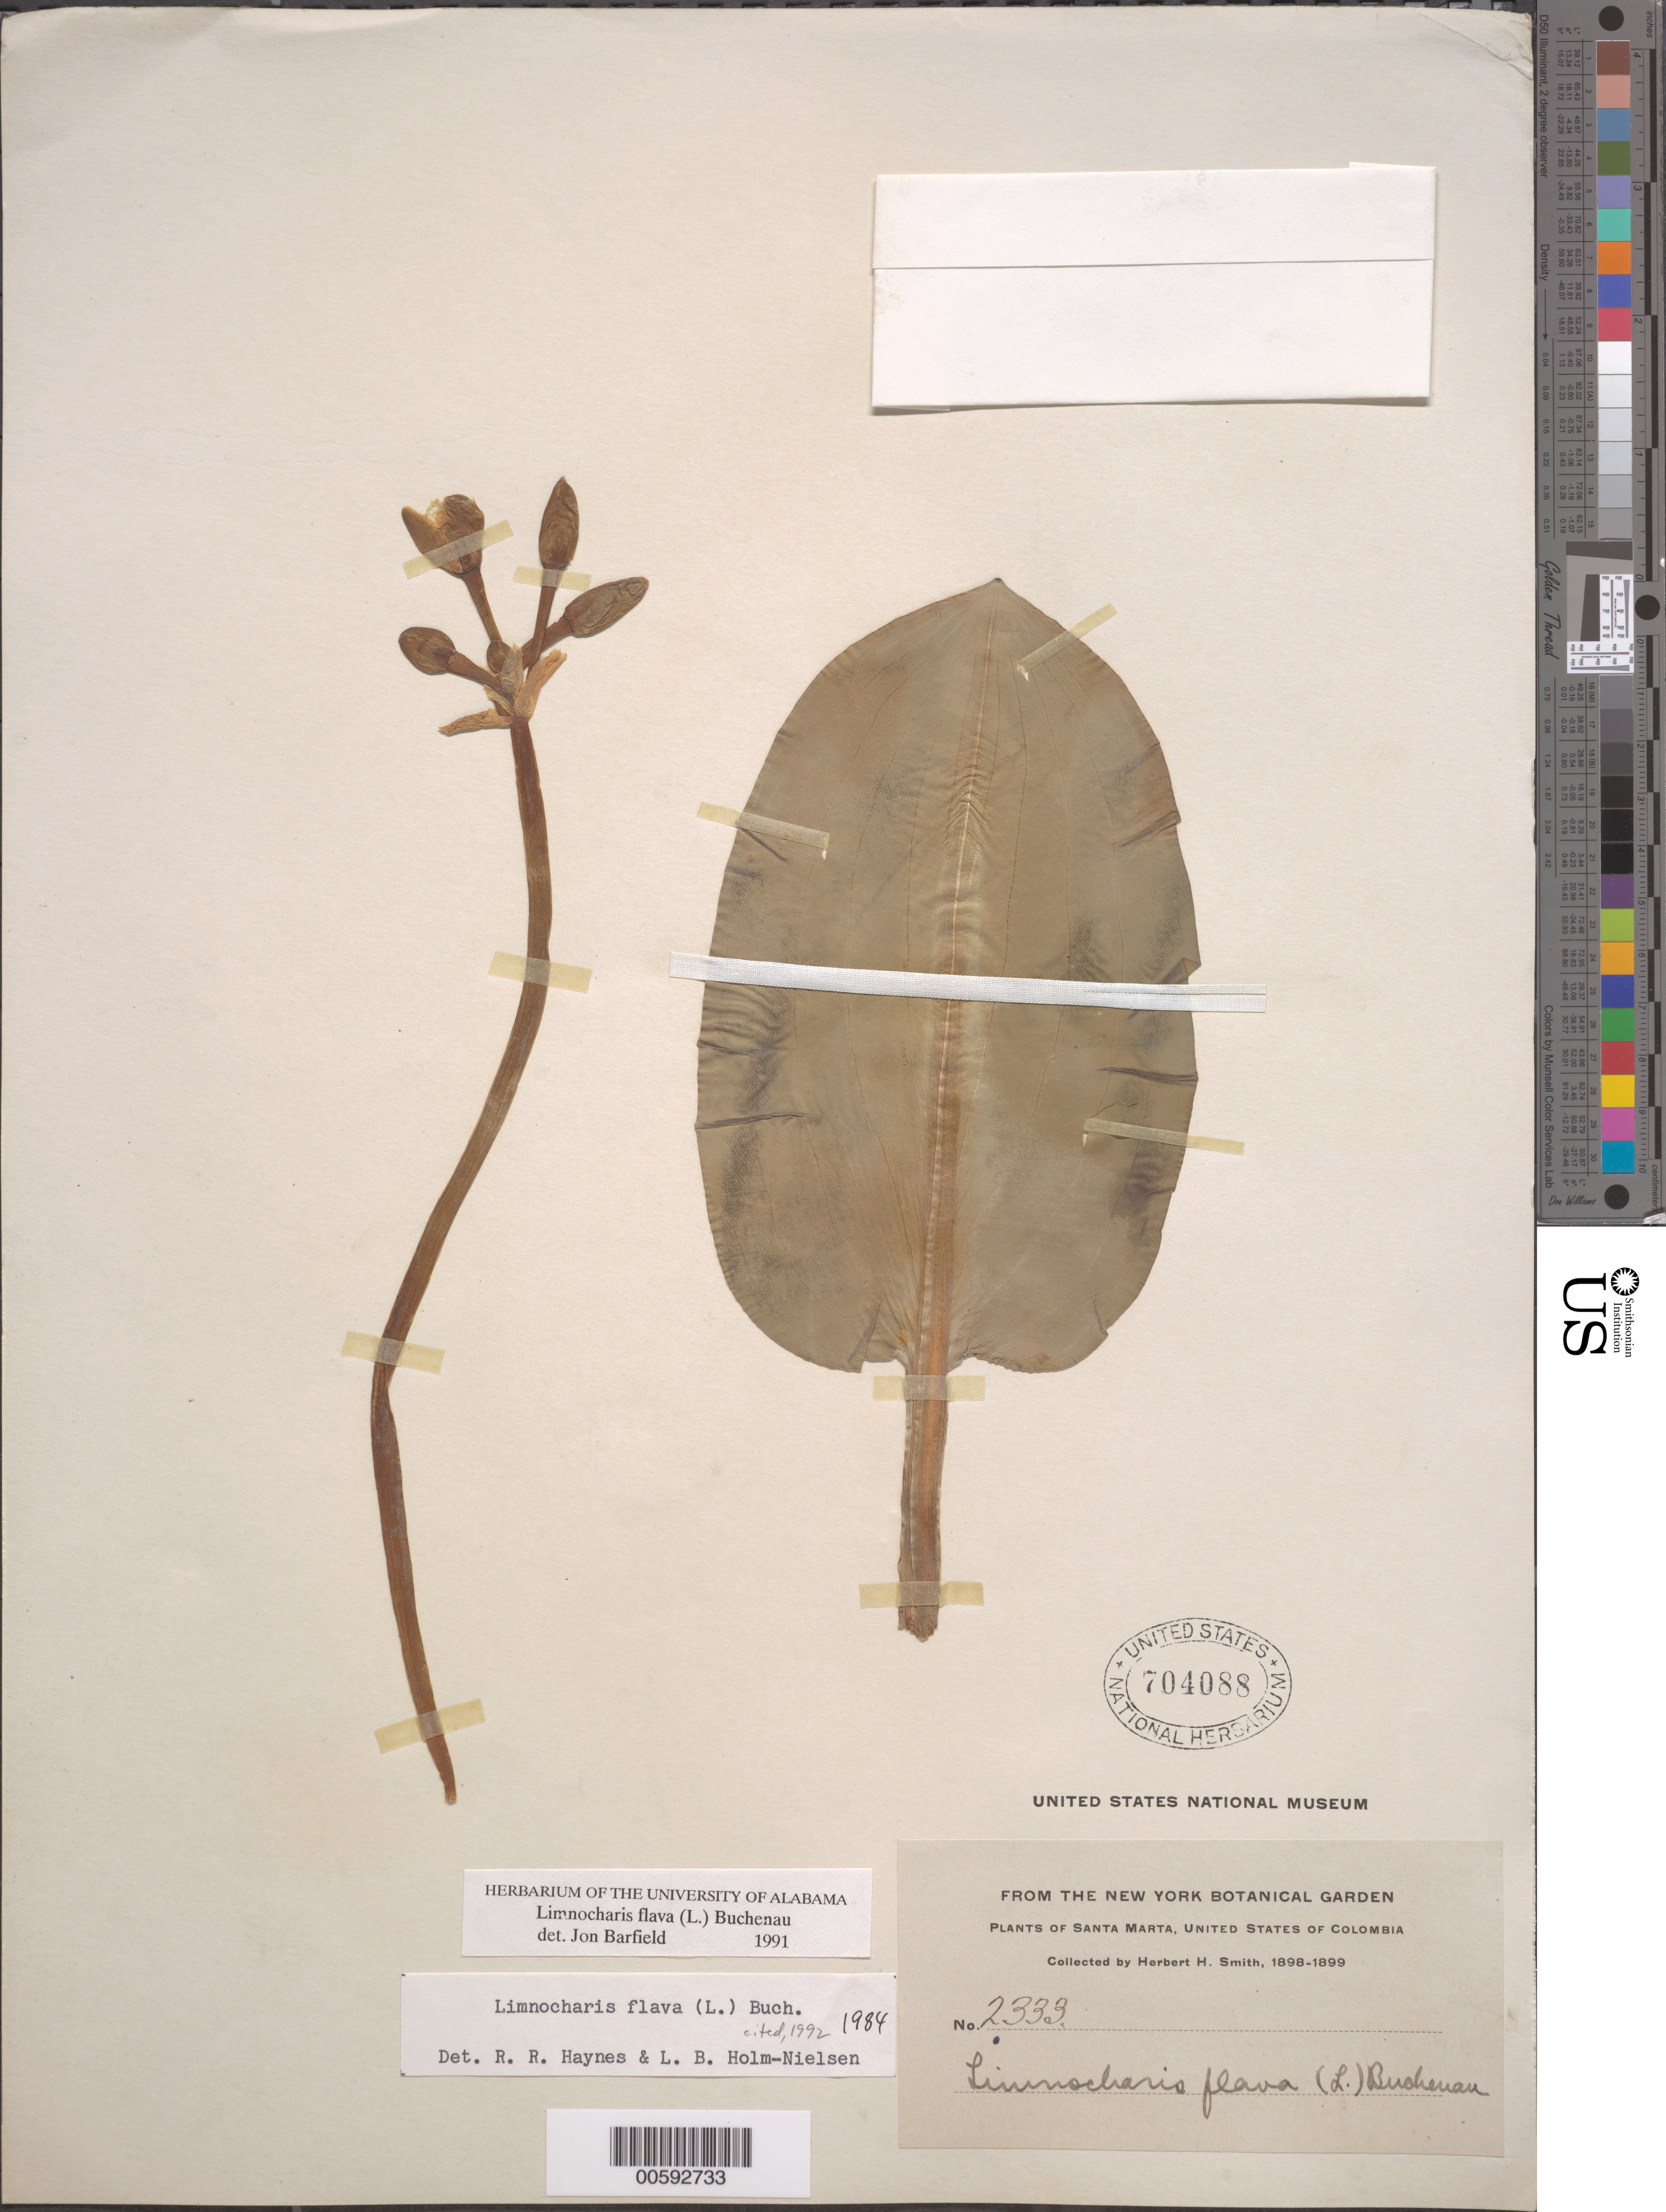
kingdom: Plantae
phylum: Tracheophyta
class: Liliopsida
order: Alismatales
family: Alismataceae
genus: Limnocharis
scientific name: Limnocharis flava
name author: (L.) Buchenau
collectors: Herbert H. Smith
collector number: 2333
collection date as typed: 1898 to -- --- 1899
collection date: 1898/1899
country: Colombia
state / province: Magdalena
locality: Santa Marta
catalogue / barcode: US 704088